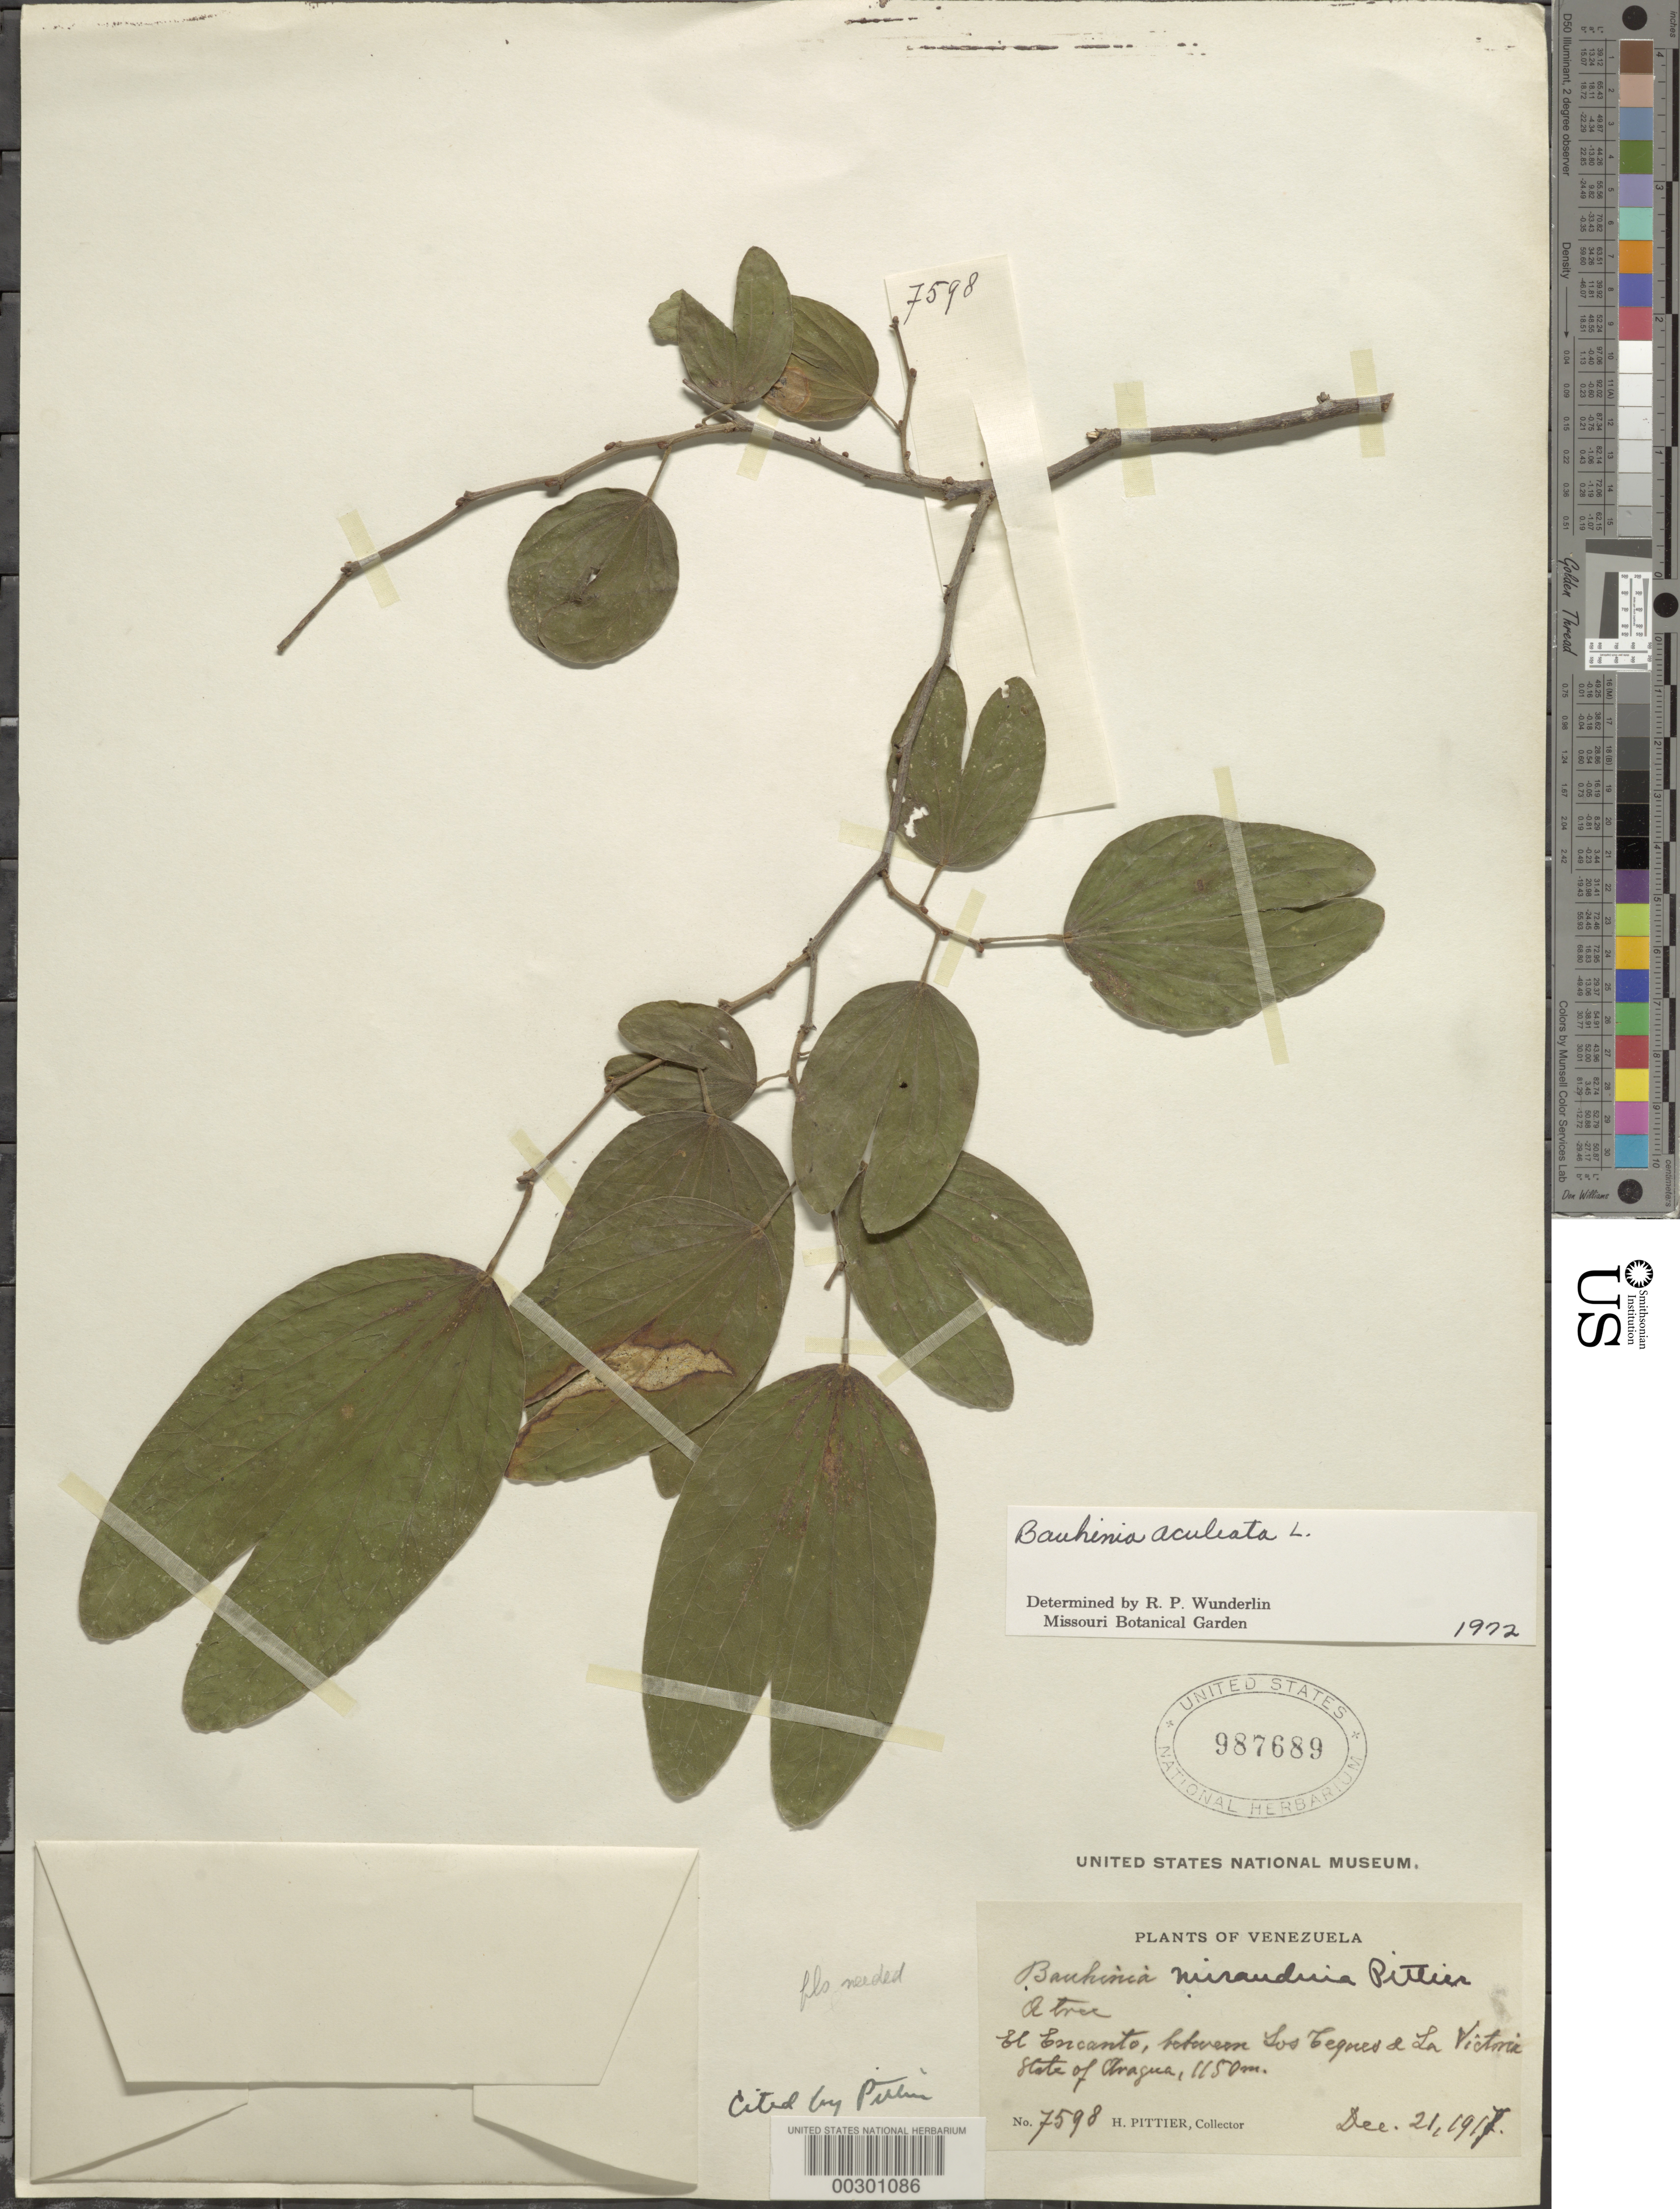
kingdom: Plantae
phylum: Tracheophyta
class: Magnoliopsida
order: Fabales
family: Fabaceae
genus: Bauhinia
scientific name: Bauhinia aculeata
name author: L.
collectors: H. F. Pittier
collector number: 7598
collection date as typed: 21 Dec 1917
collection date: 1917-12-21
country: Venezuela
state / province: Aragua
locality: El encanto, between los teques and la victoria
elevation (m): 1150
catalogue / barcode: US 987689